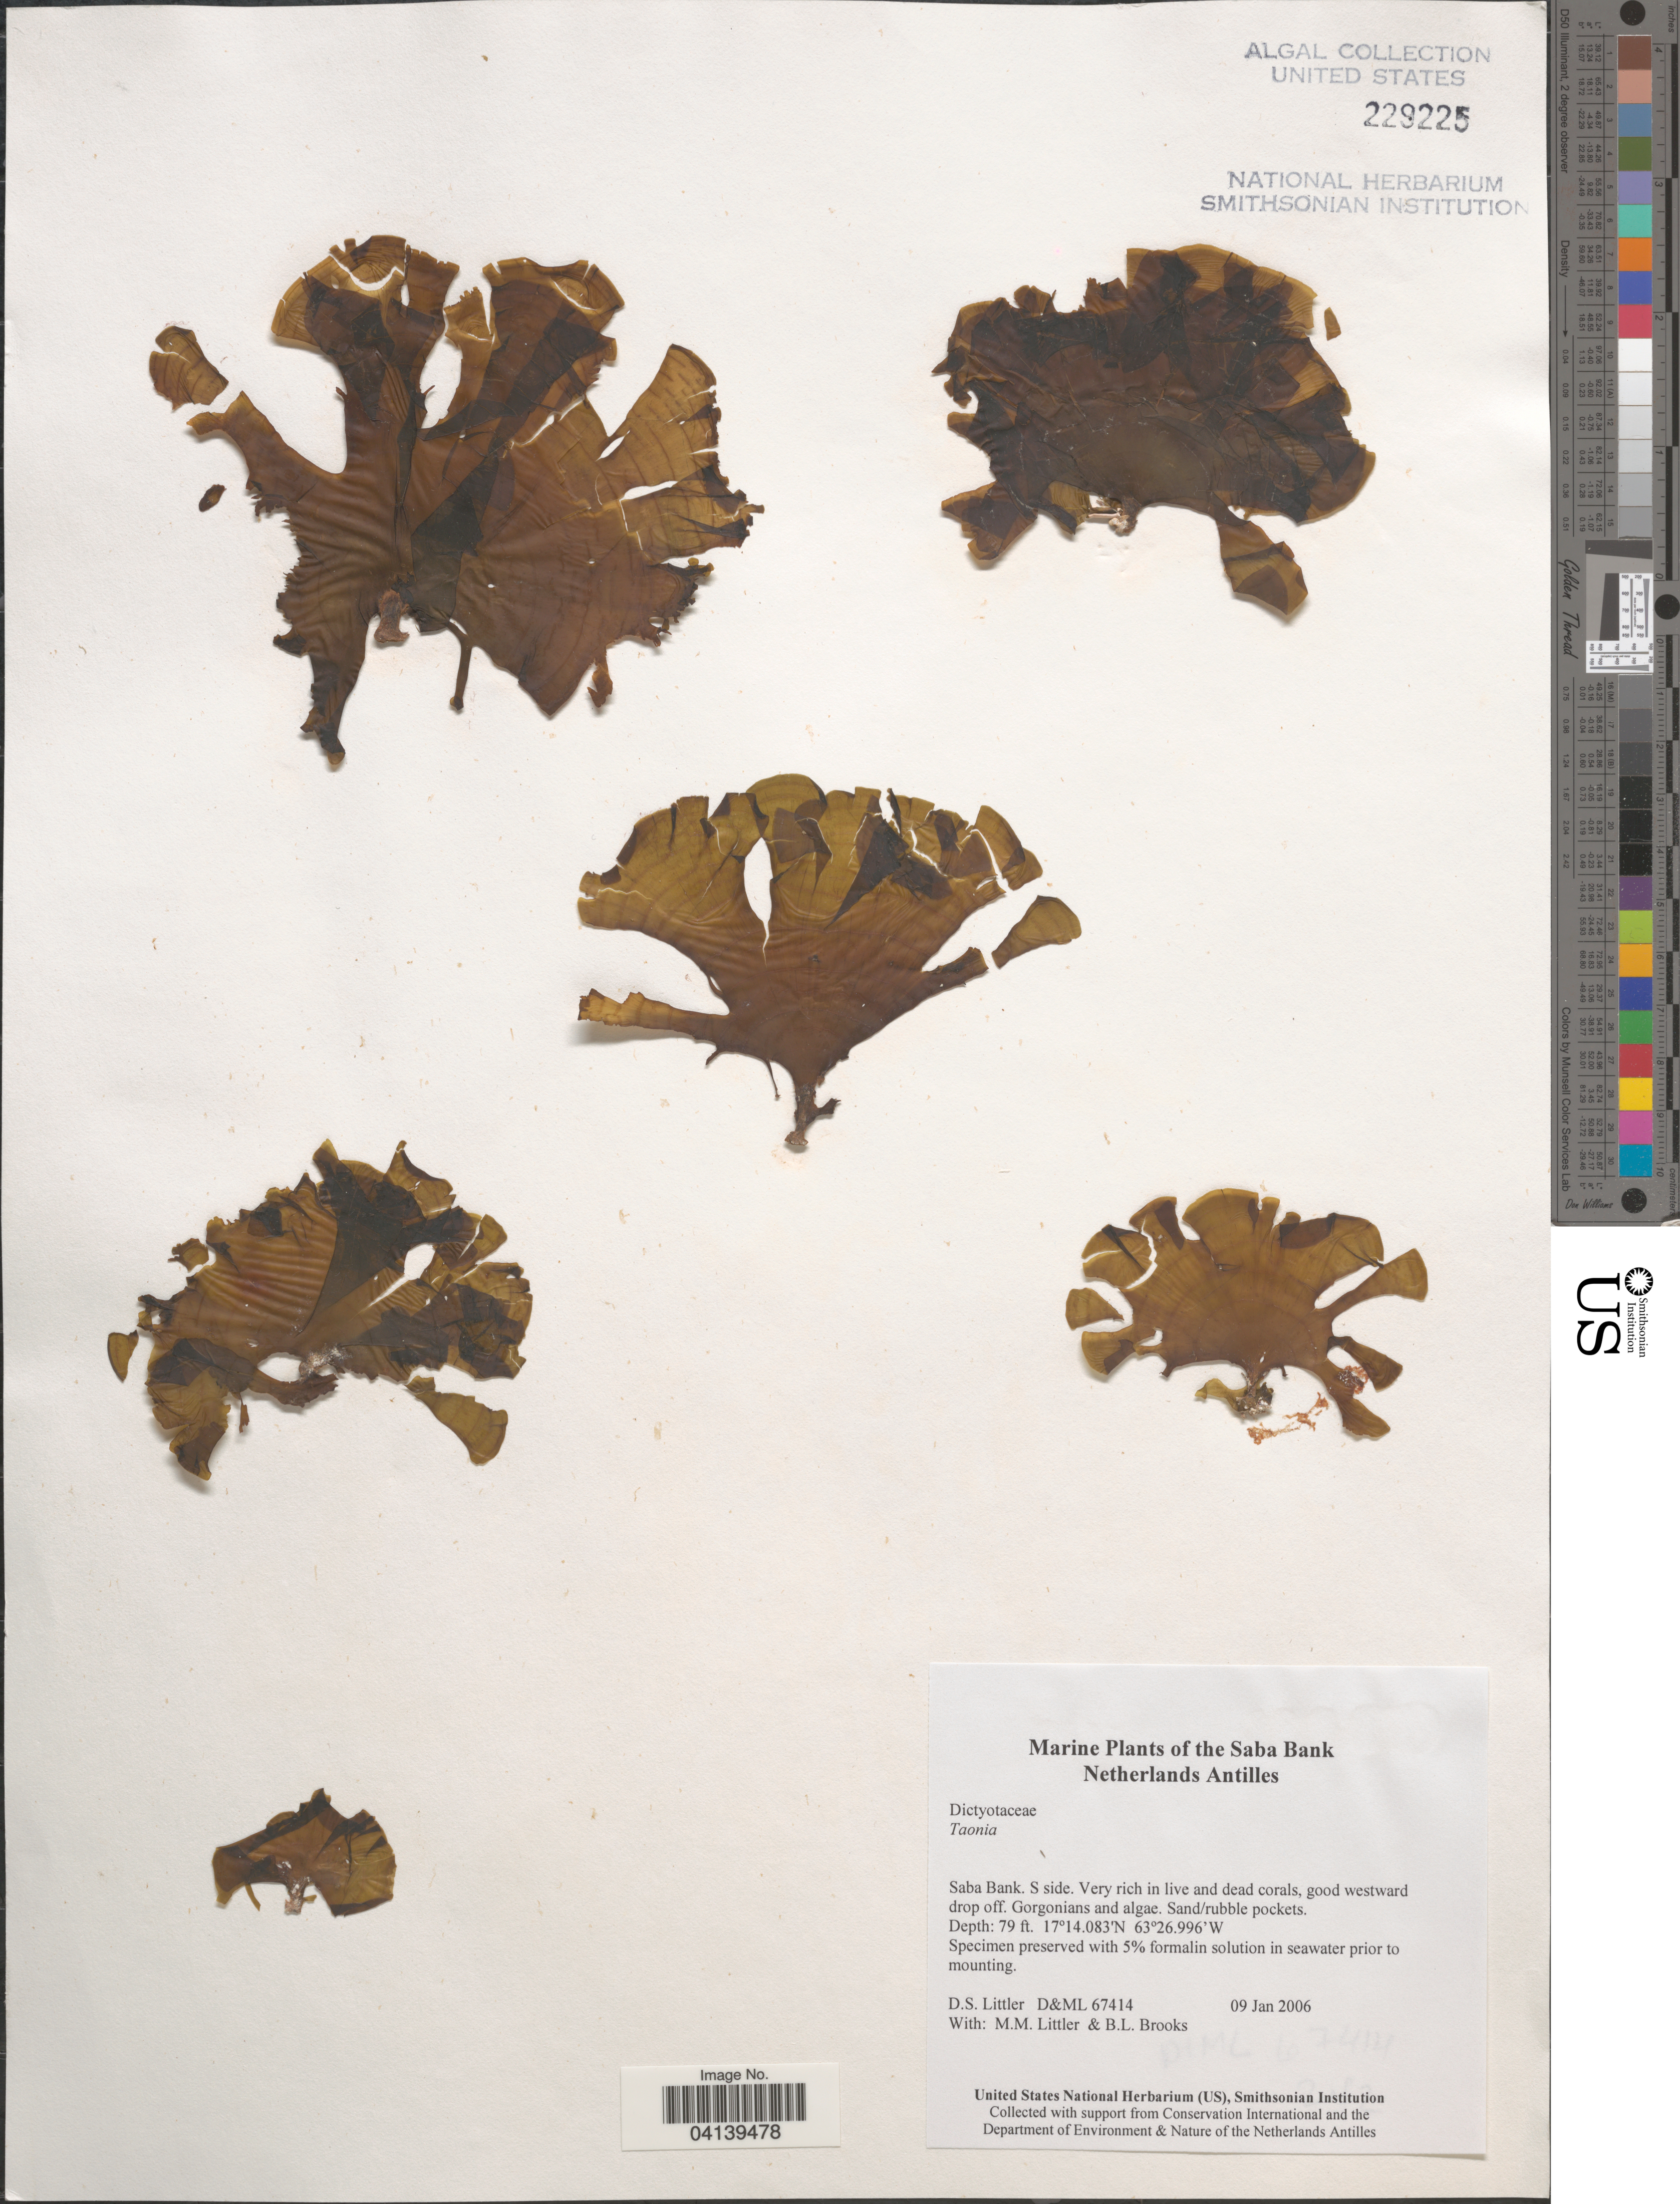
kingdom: Chromista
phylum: Ochrophyta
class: Phaeophyceae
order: Dictyotales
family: Dictyotaceae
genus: Taonia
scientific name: Taonia sp.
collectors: D. S. Littler & B. Brooks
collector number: D&ML67414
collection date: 2006-01-09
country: Netherlands Antilles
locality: Saba Bank. S side. Good westward drop off.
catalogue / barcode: US 229225